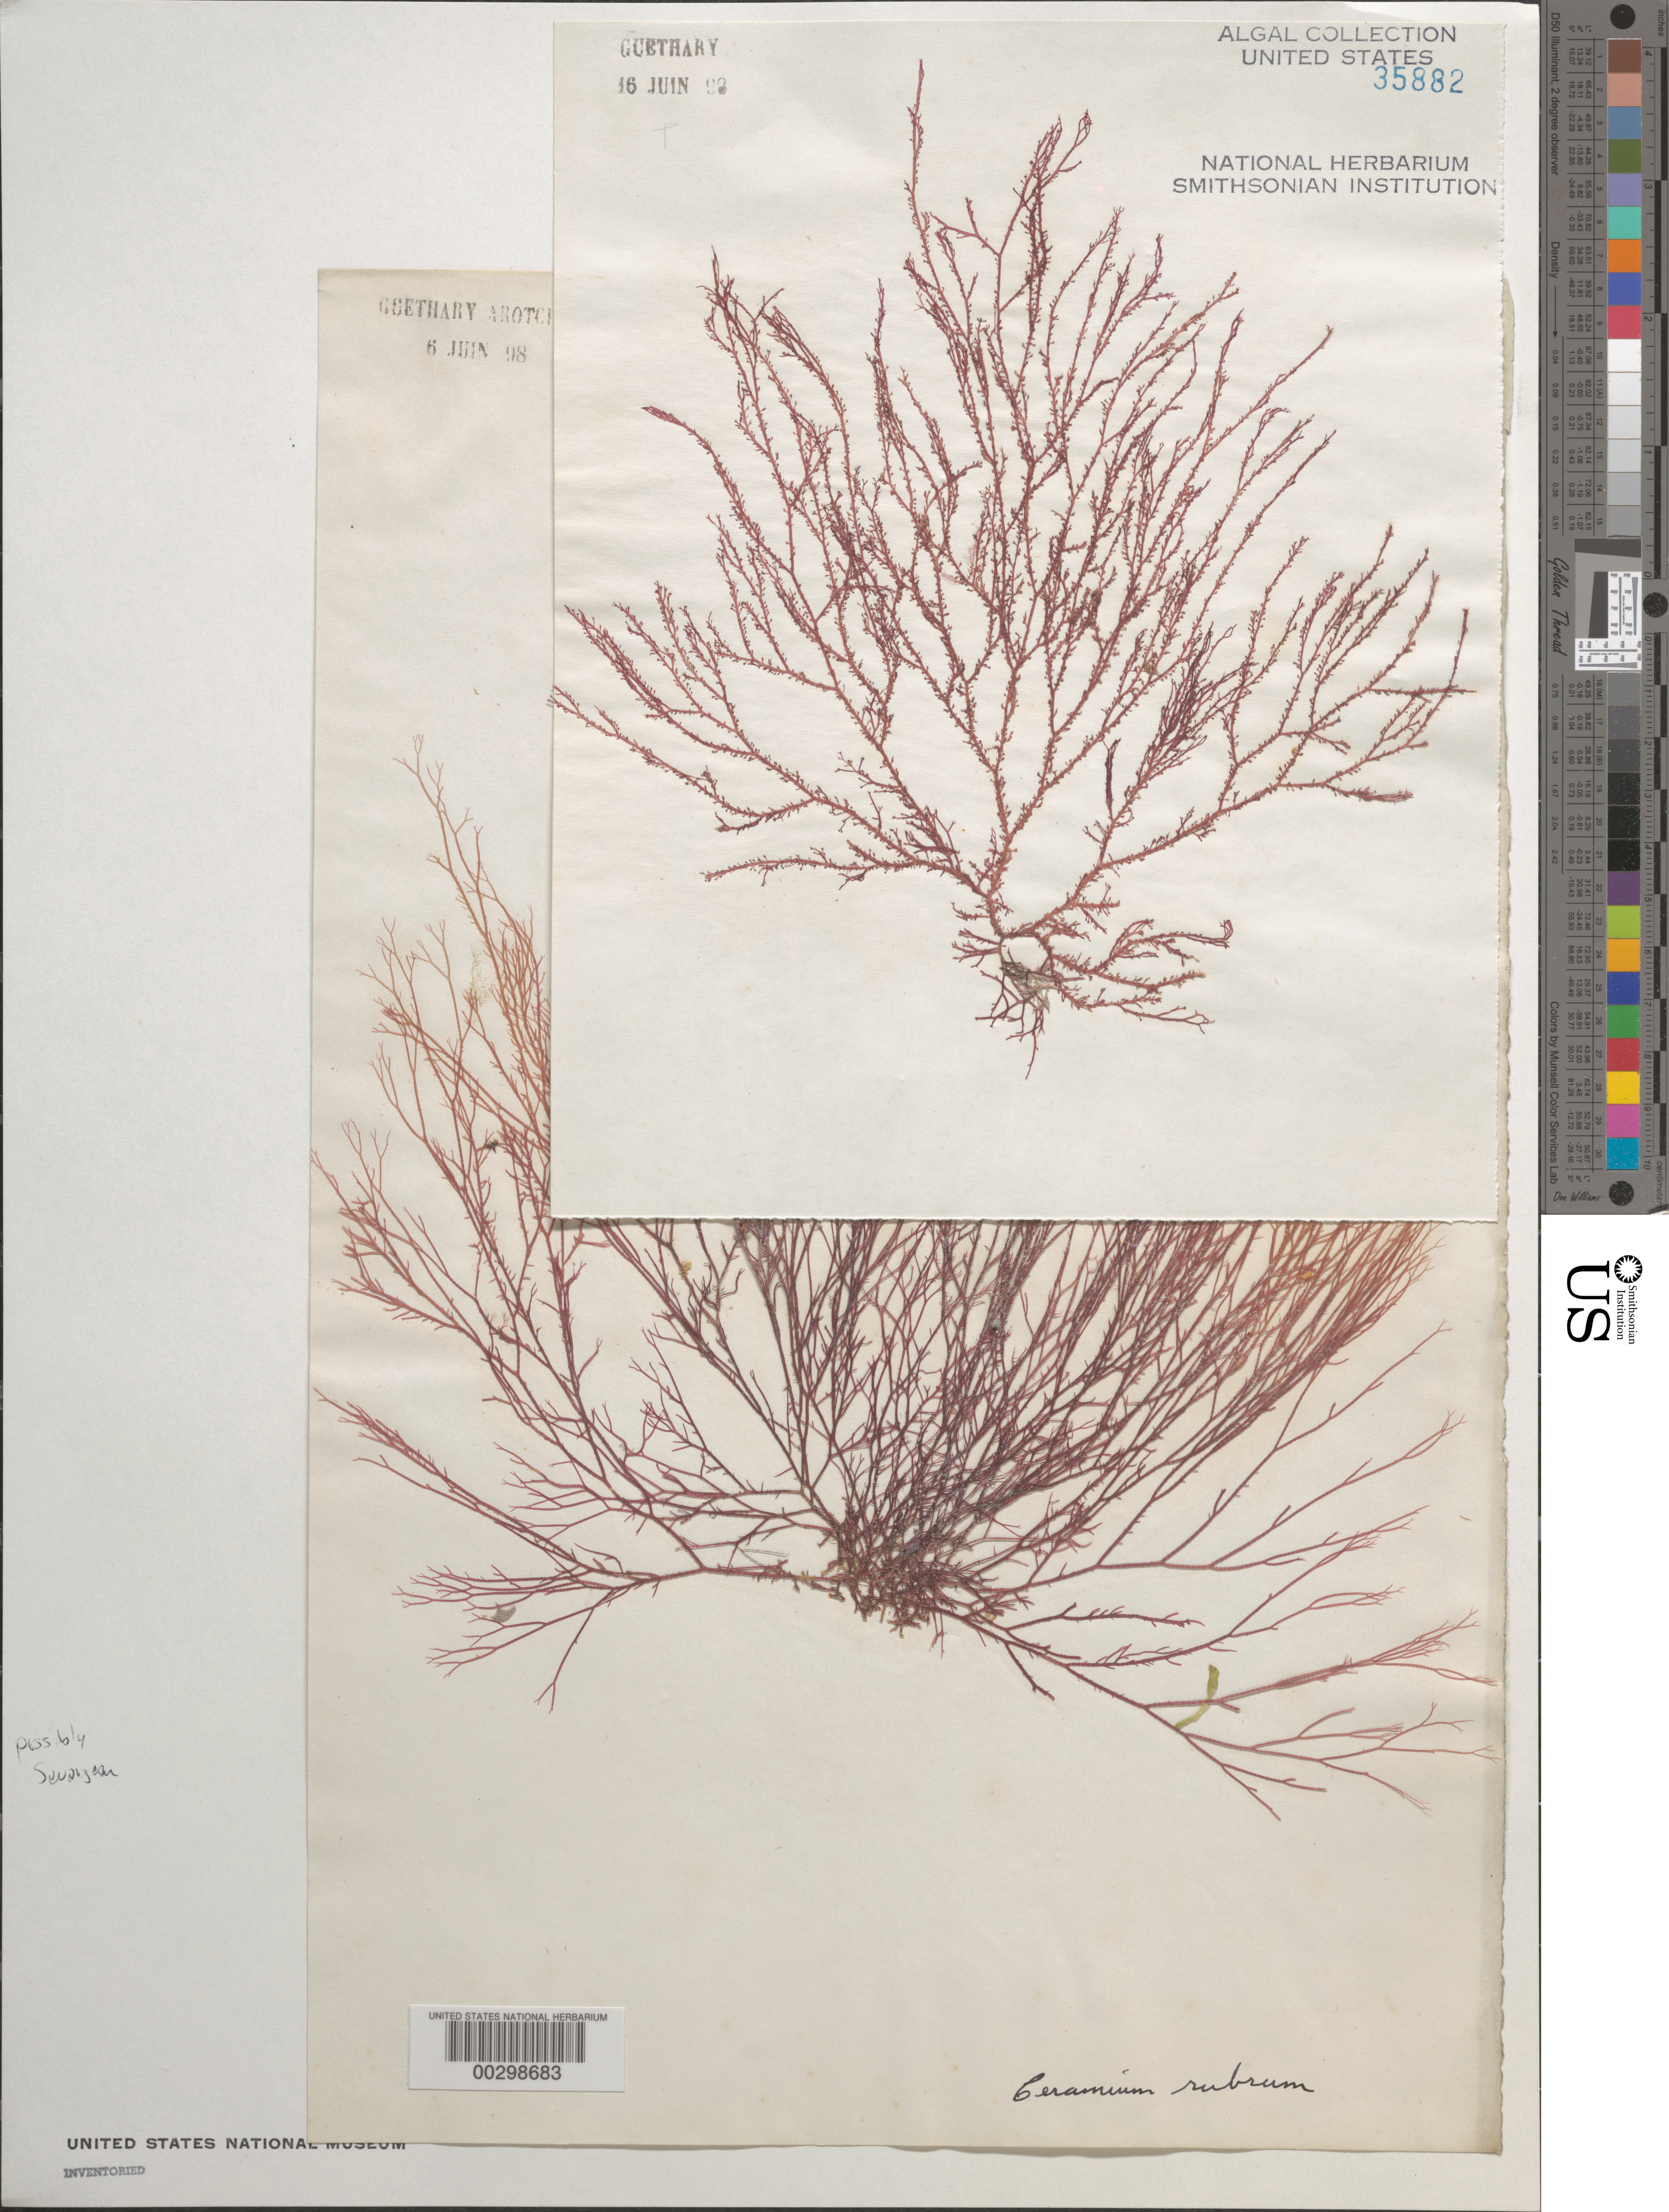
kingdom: Plantae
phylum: Rhodophyta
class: Florideophyceae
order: Ceramiales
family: Ceramiaceae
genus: Ceramium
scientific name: Ceramium rubrum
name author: C. Agardh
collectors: C. F. Sauvageau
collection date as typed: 06 Jun 1898 AND 16 Jun 1898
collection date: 1898-06-06,1898-06-16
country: France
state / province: Nouvelle-Aquitaine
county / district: Pyrénées-Atlantiques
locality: Guethary and Guethary Arotcha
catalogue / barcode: US 35882